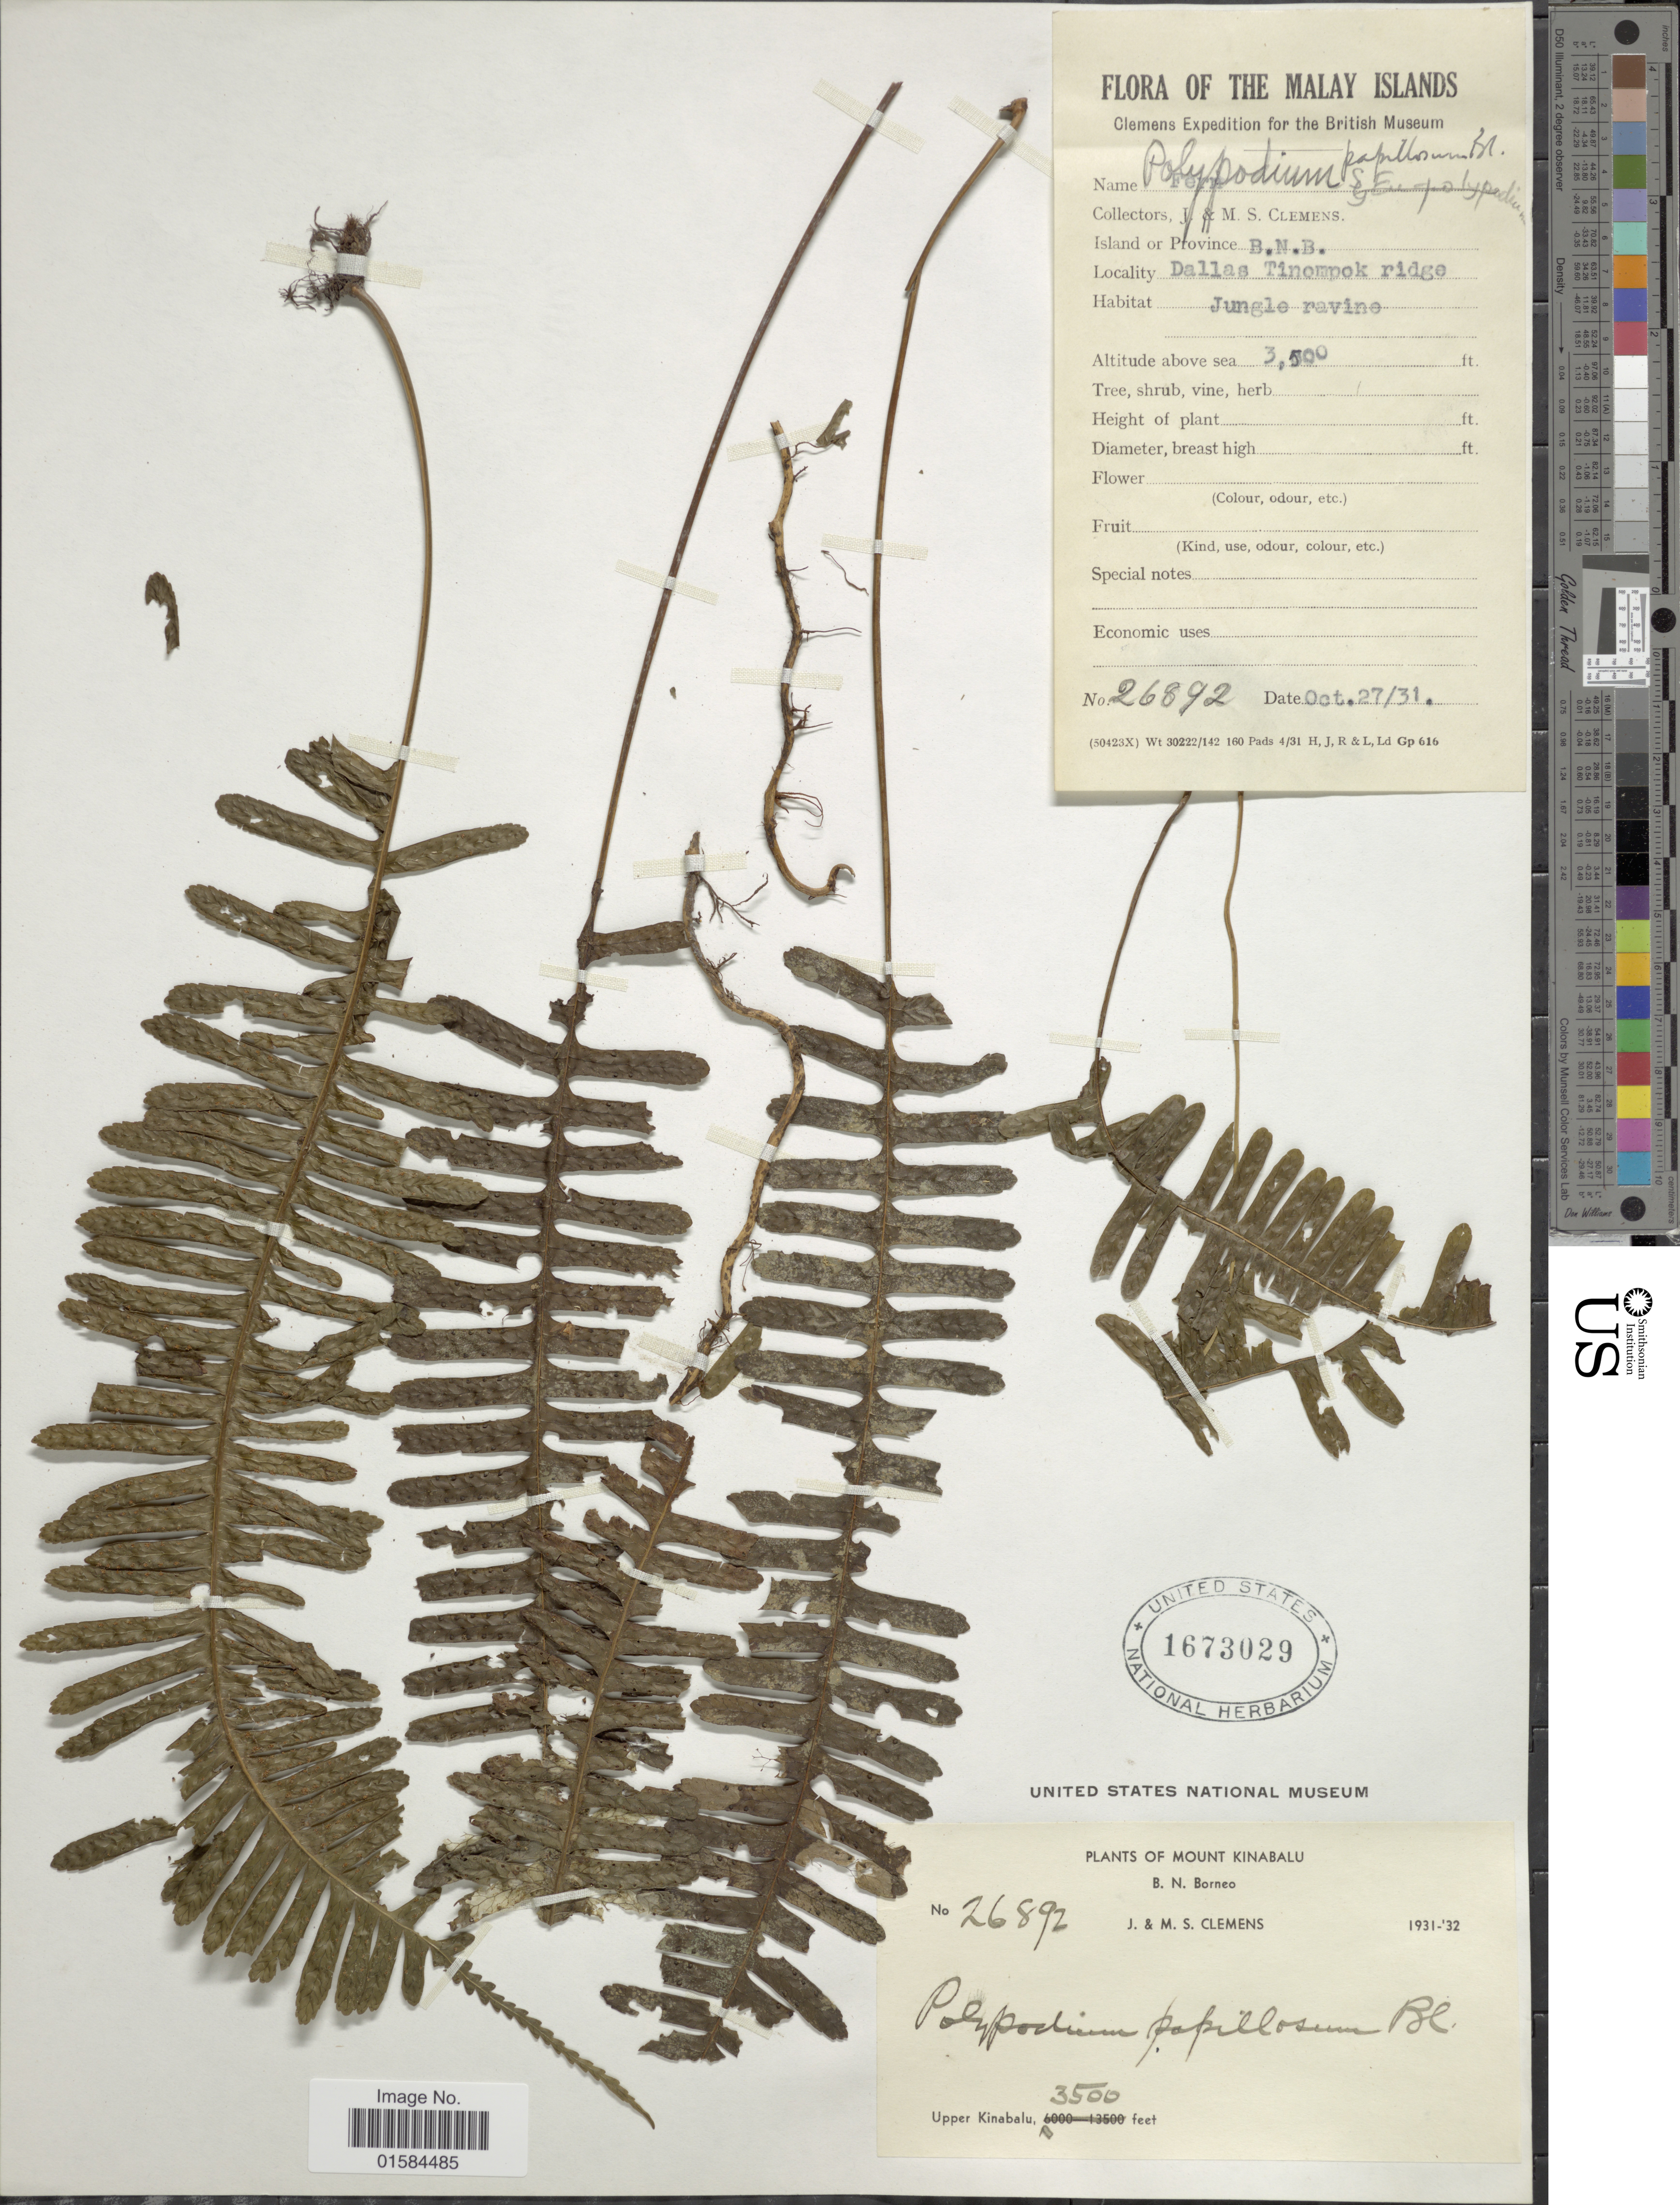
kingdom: Plantae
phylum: Tracheophyta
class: Polypodiopsida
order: Polypodiales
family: Polypodiaceae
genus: Thylacopteris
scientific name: Thylacopteris papillosa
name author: (Blume) Kunze ex J. Sm.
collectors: J. Clemens & M. S. Clemens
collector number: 26892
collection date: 1931-10-27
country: Malaysia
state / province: Sabah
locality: Malay Islands, Mount Kinabalu, B. N. Borneo, Upper Kinabalu, B.N.B., Dallas Tinompok ridge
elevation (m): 1067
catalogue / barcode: US 1673029